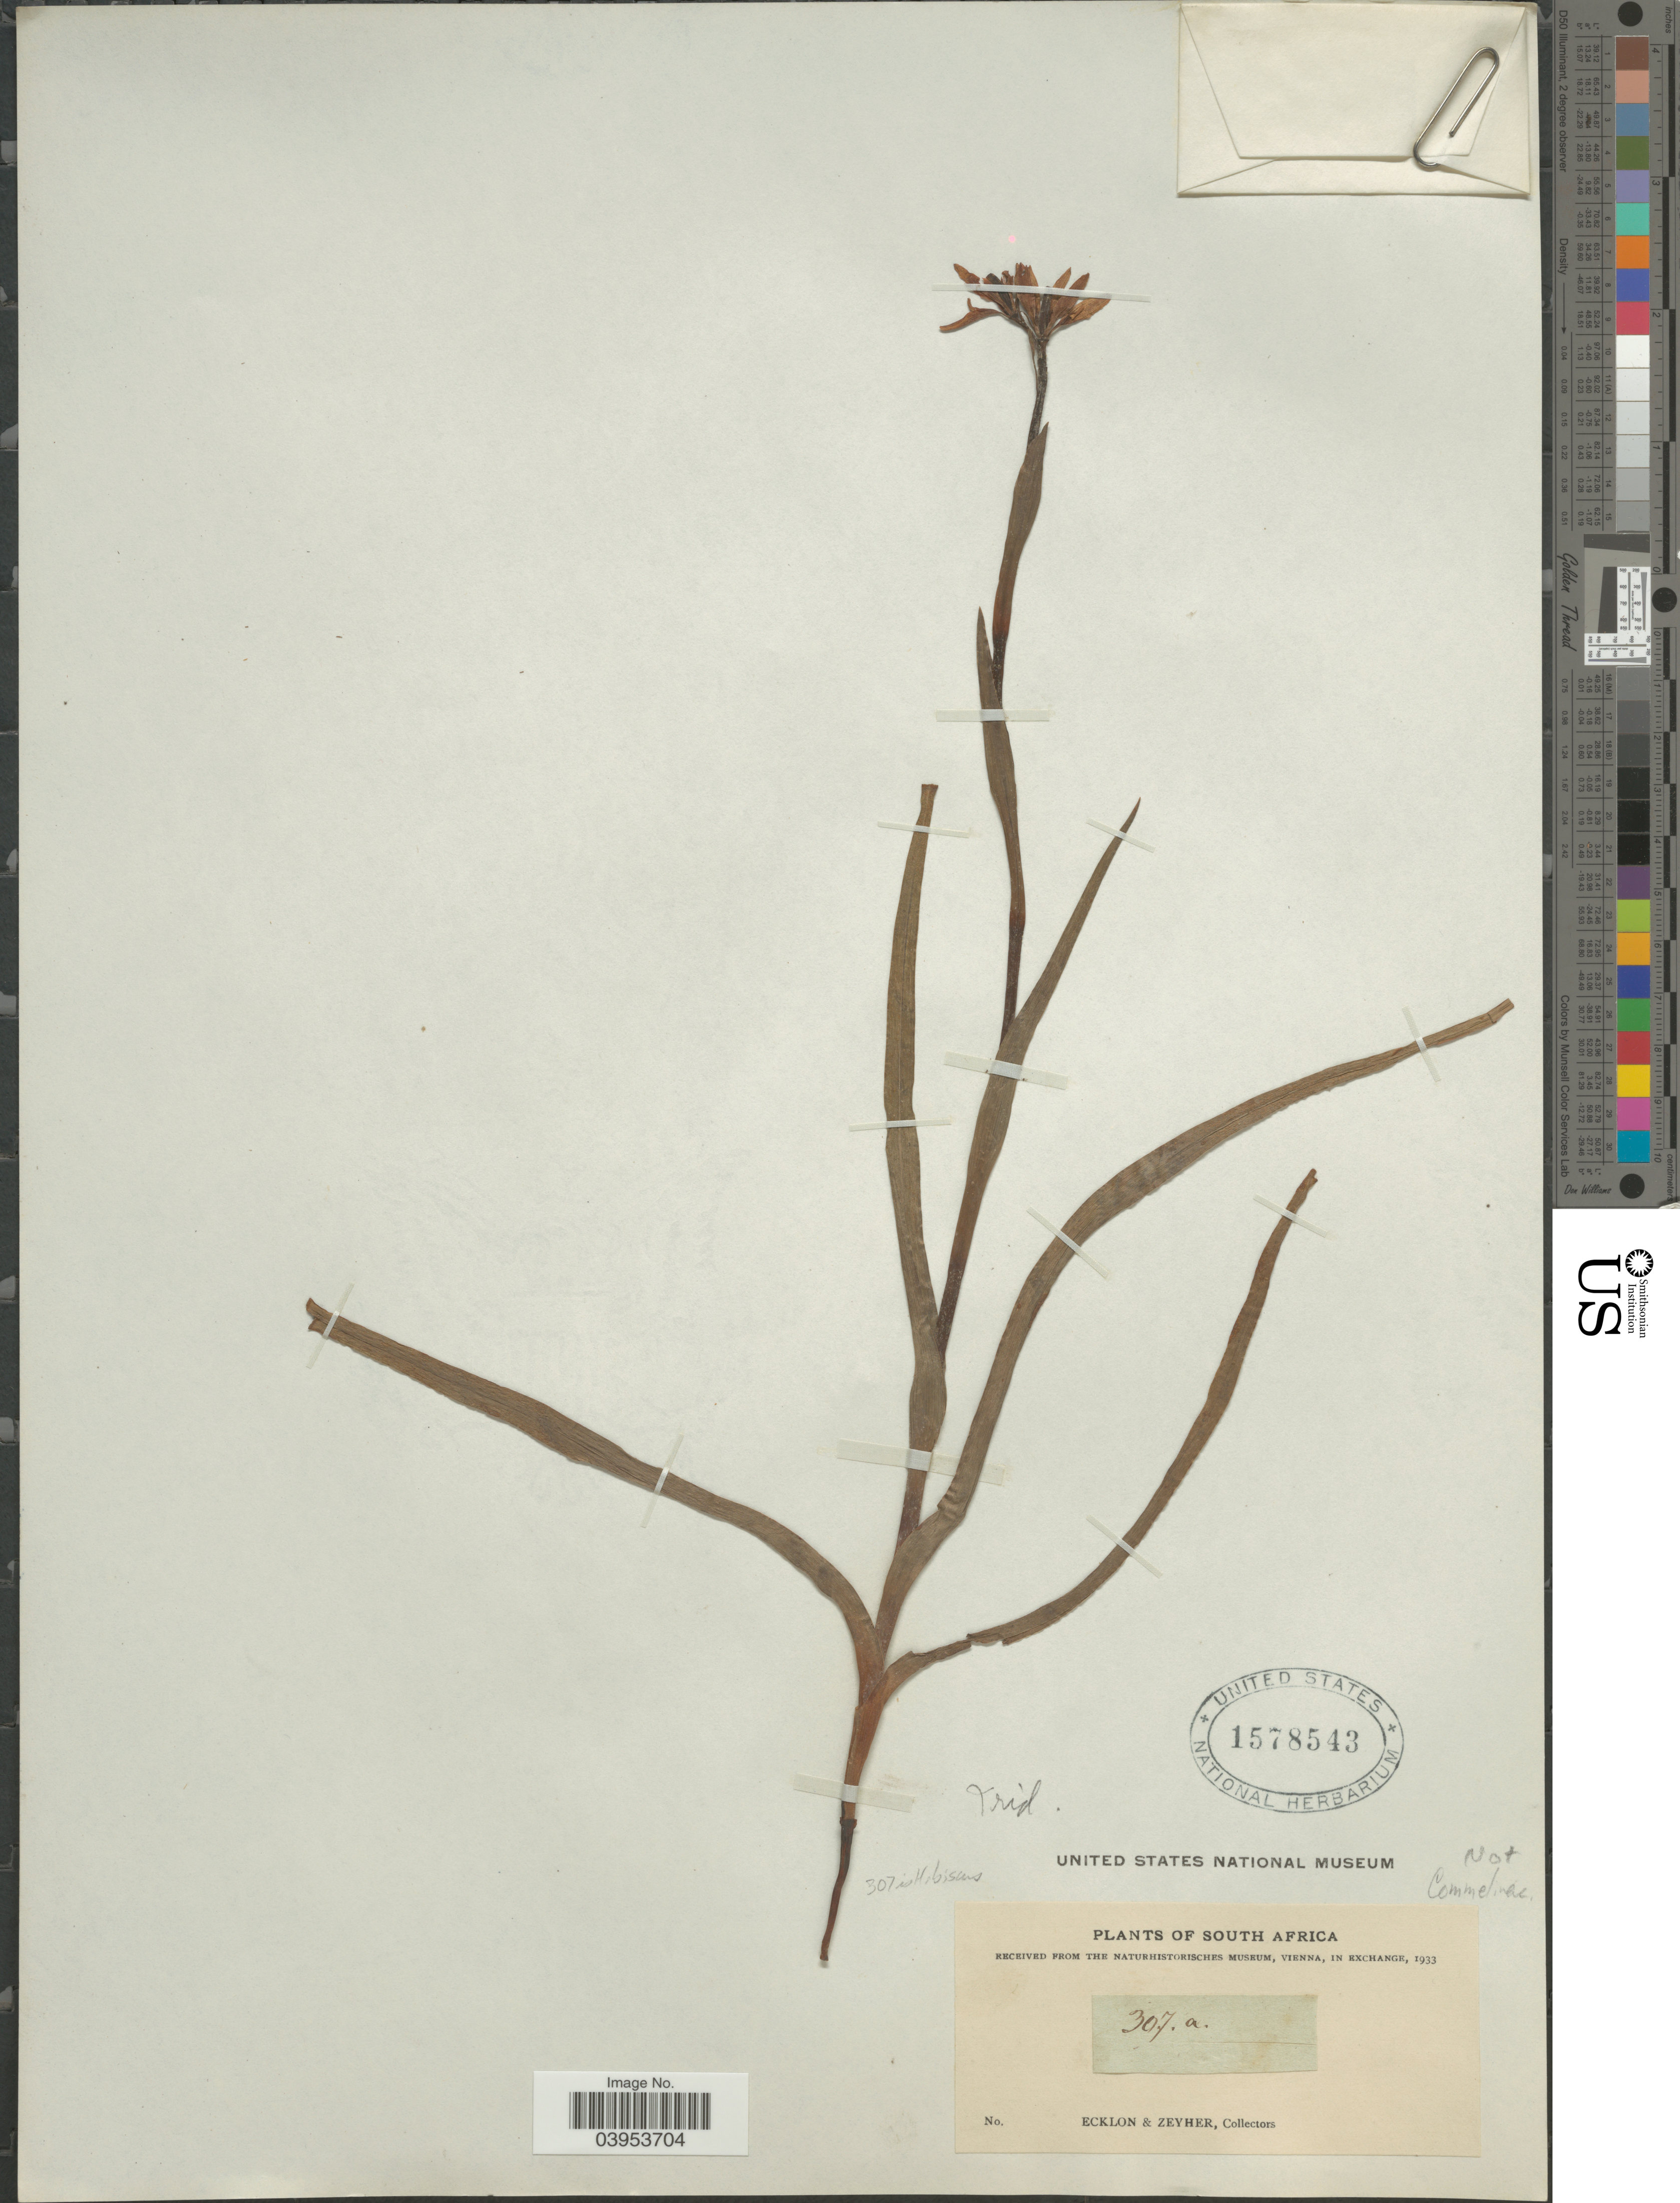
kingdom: Plantae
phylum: Tracheophyta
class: Liliopsida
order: Asparagales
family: Iridaceae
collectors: -. Ecklon & -. Zeyher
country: South Africa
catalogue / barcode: US 1578543